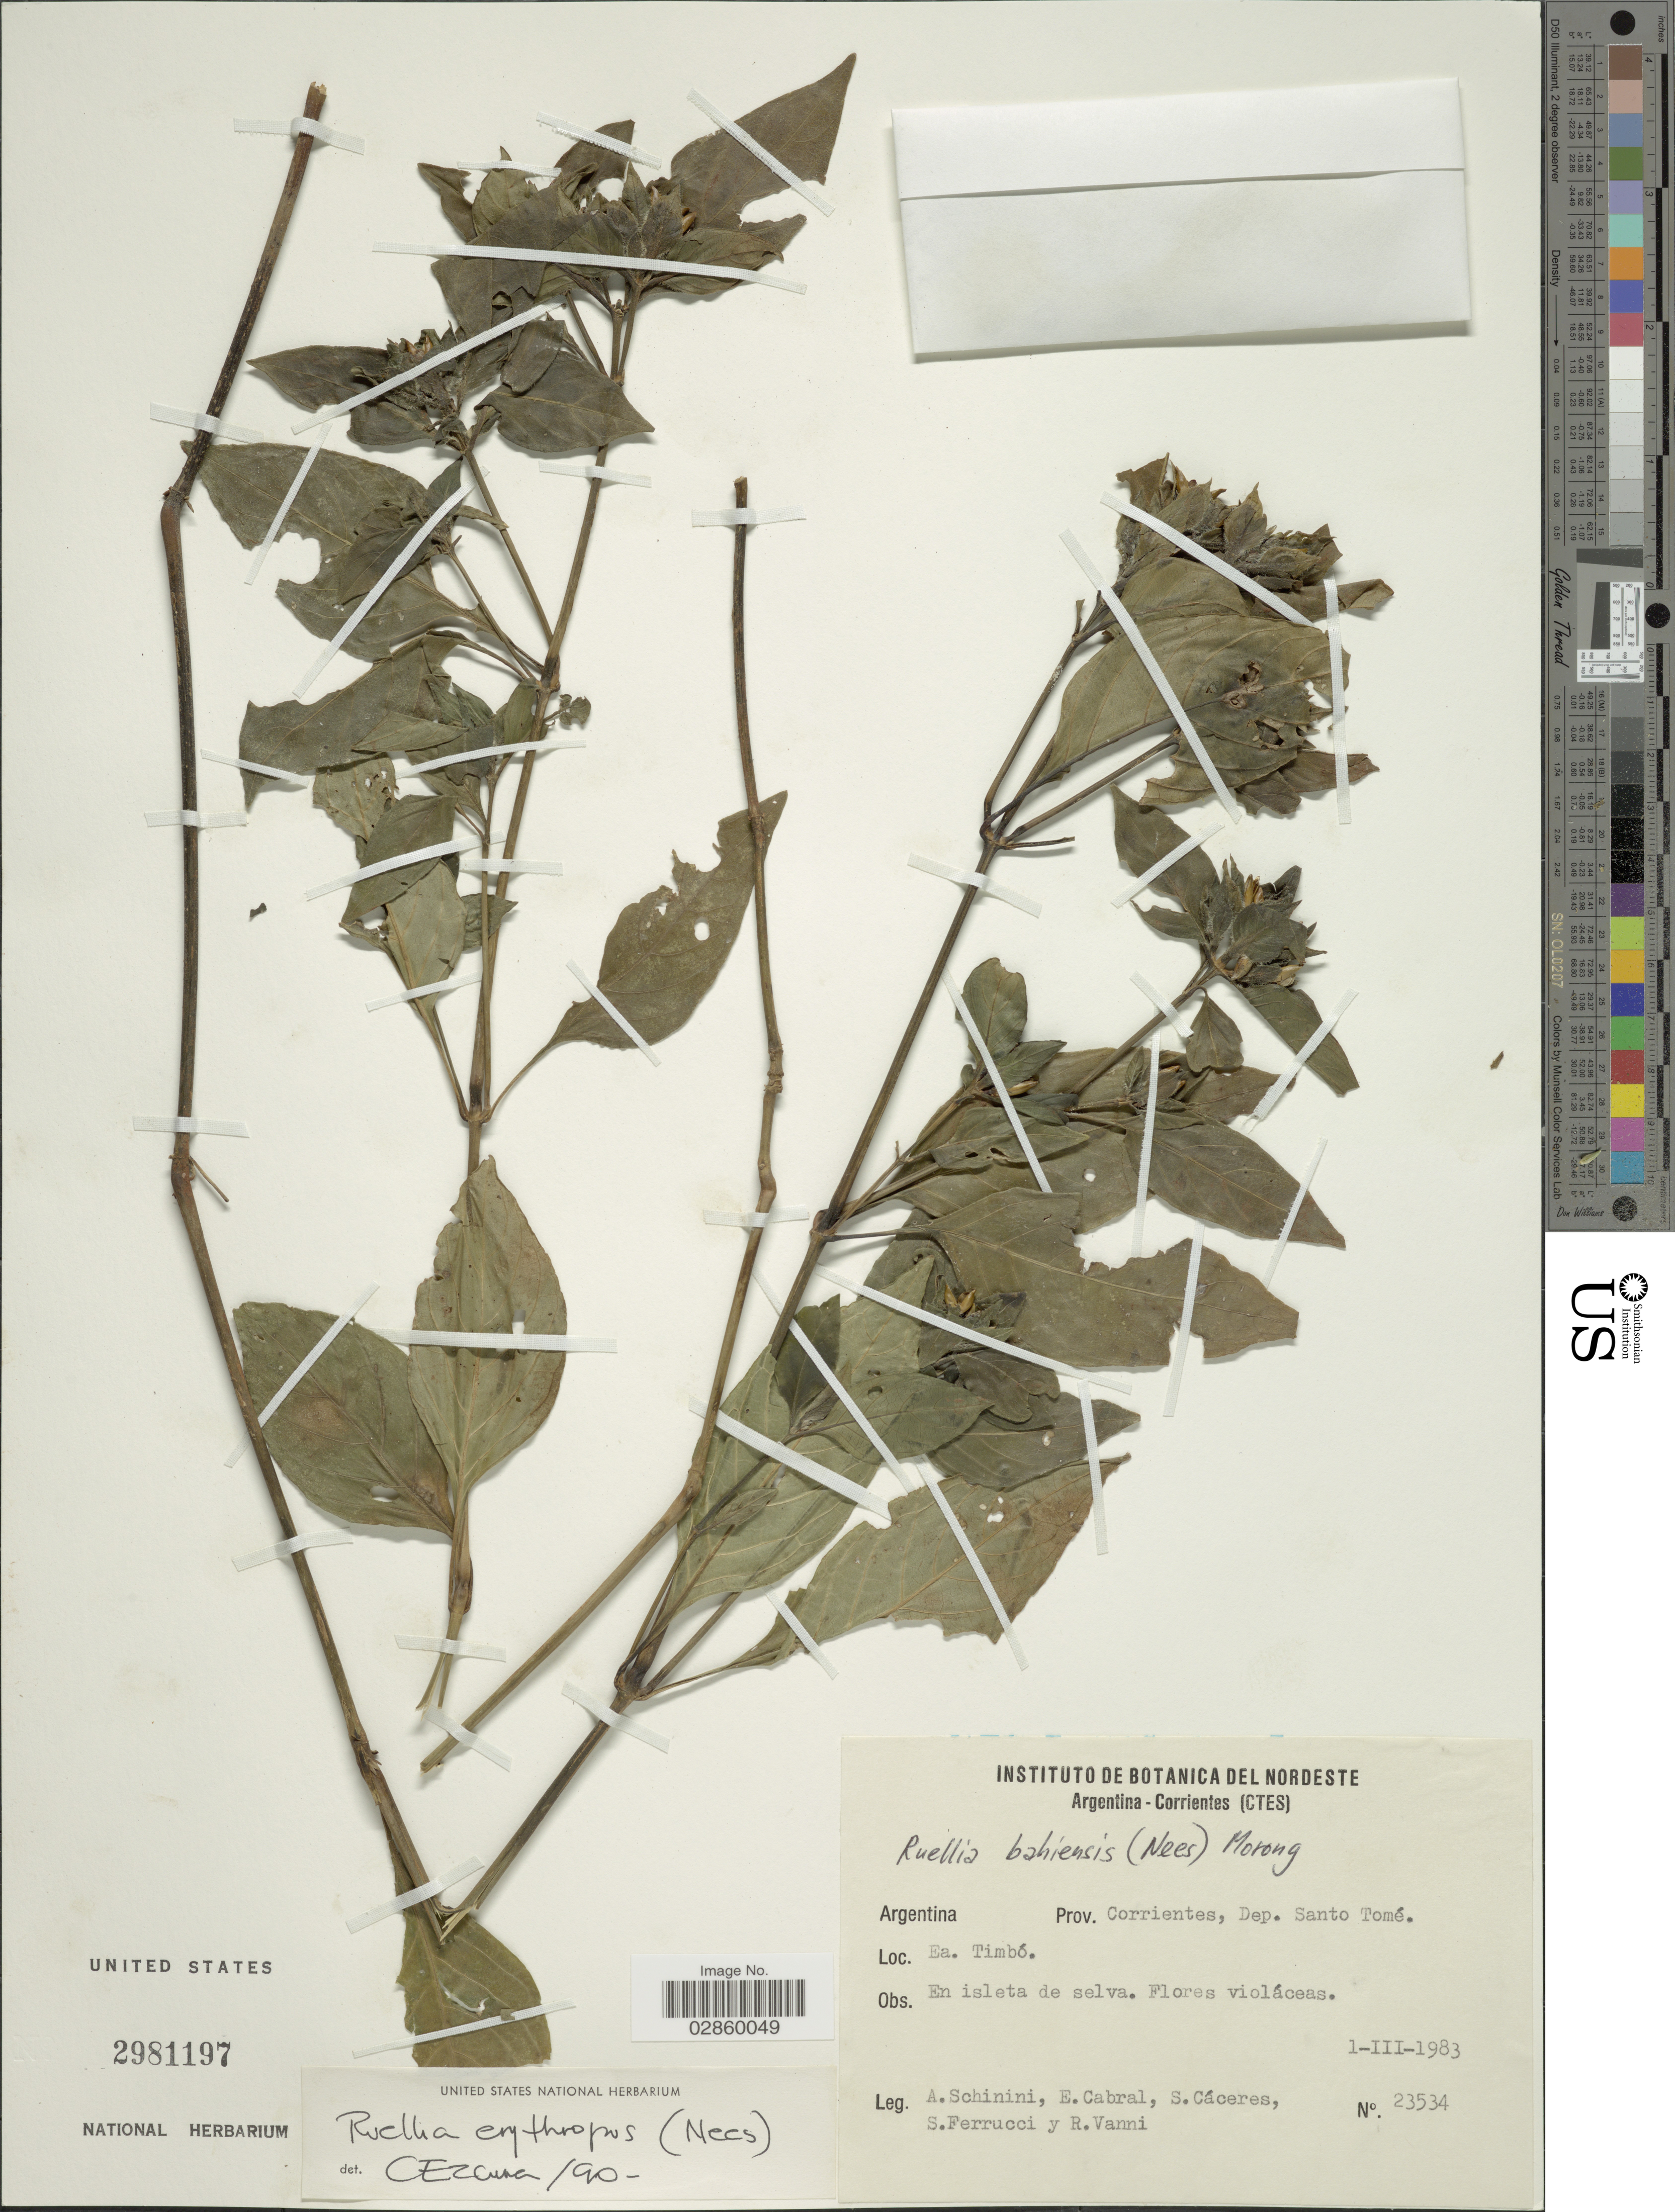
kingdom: Plantae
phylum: Tracheophyta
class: Magnoliopsida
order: Lamiales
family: Acanthaceae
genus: Ruellia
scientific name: Ruellia erythropus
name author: (Nees) Lindau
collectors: A. Schinini, E. Cabral, S. Cáceres, S. Ferrucci & R. Vanni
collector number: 23534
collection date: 1983-03-01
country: Argentina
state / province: Corrientes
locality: Prov. Corrientes, Dep. Santo Tomé, Ea. Timbó.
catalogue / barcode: US 2981197